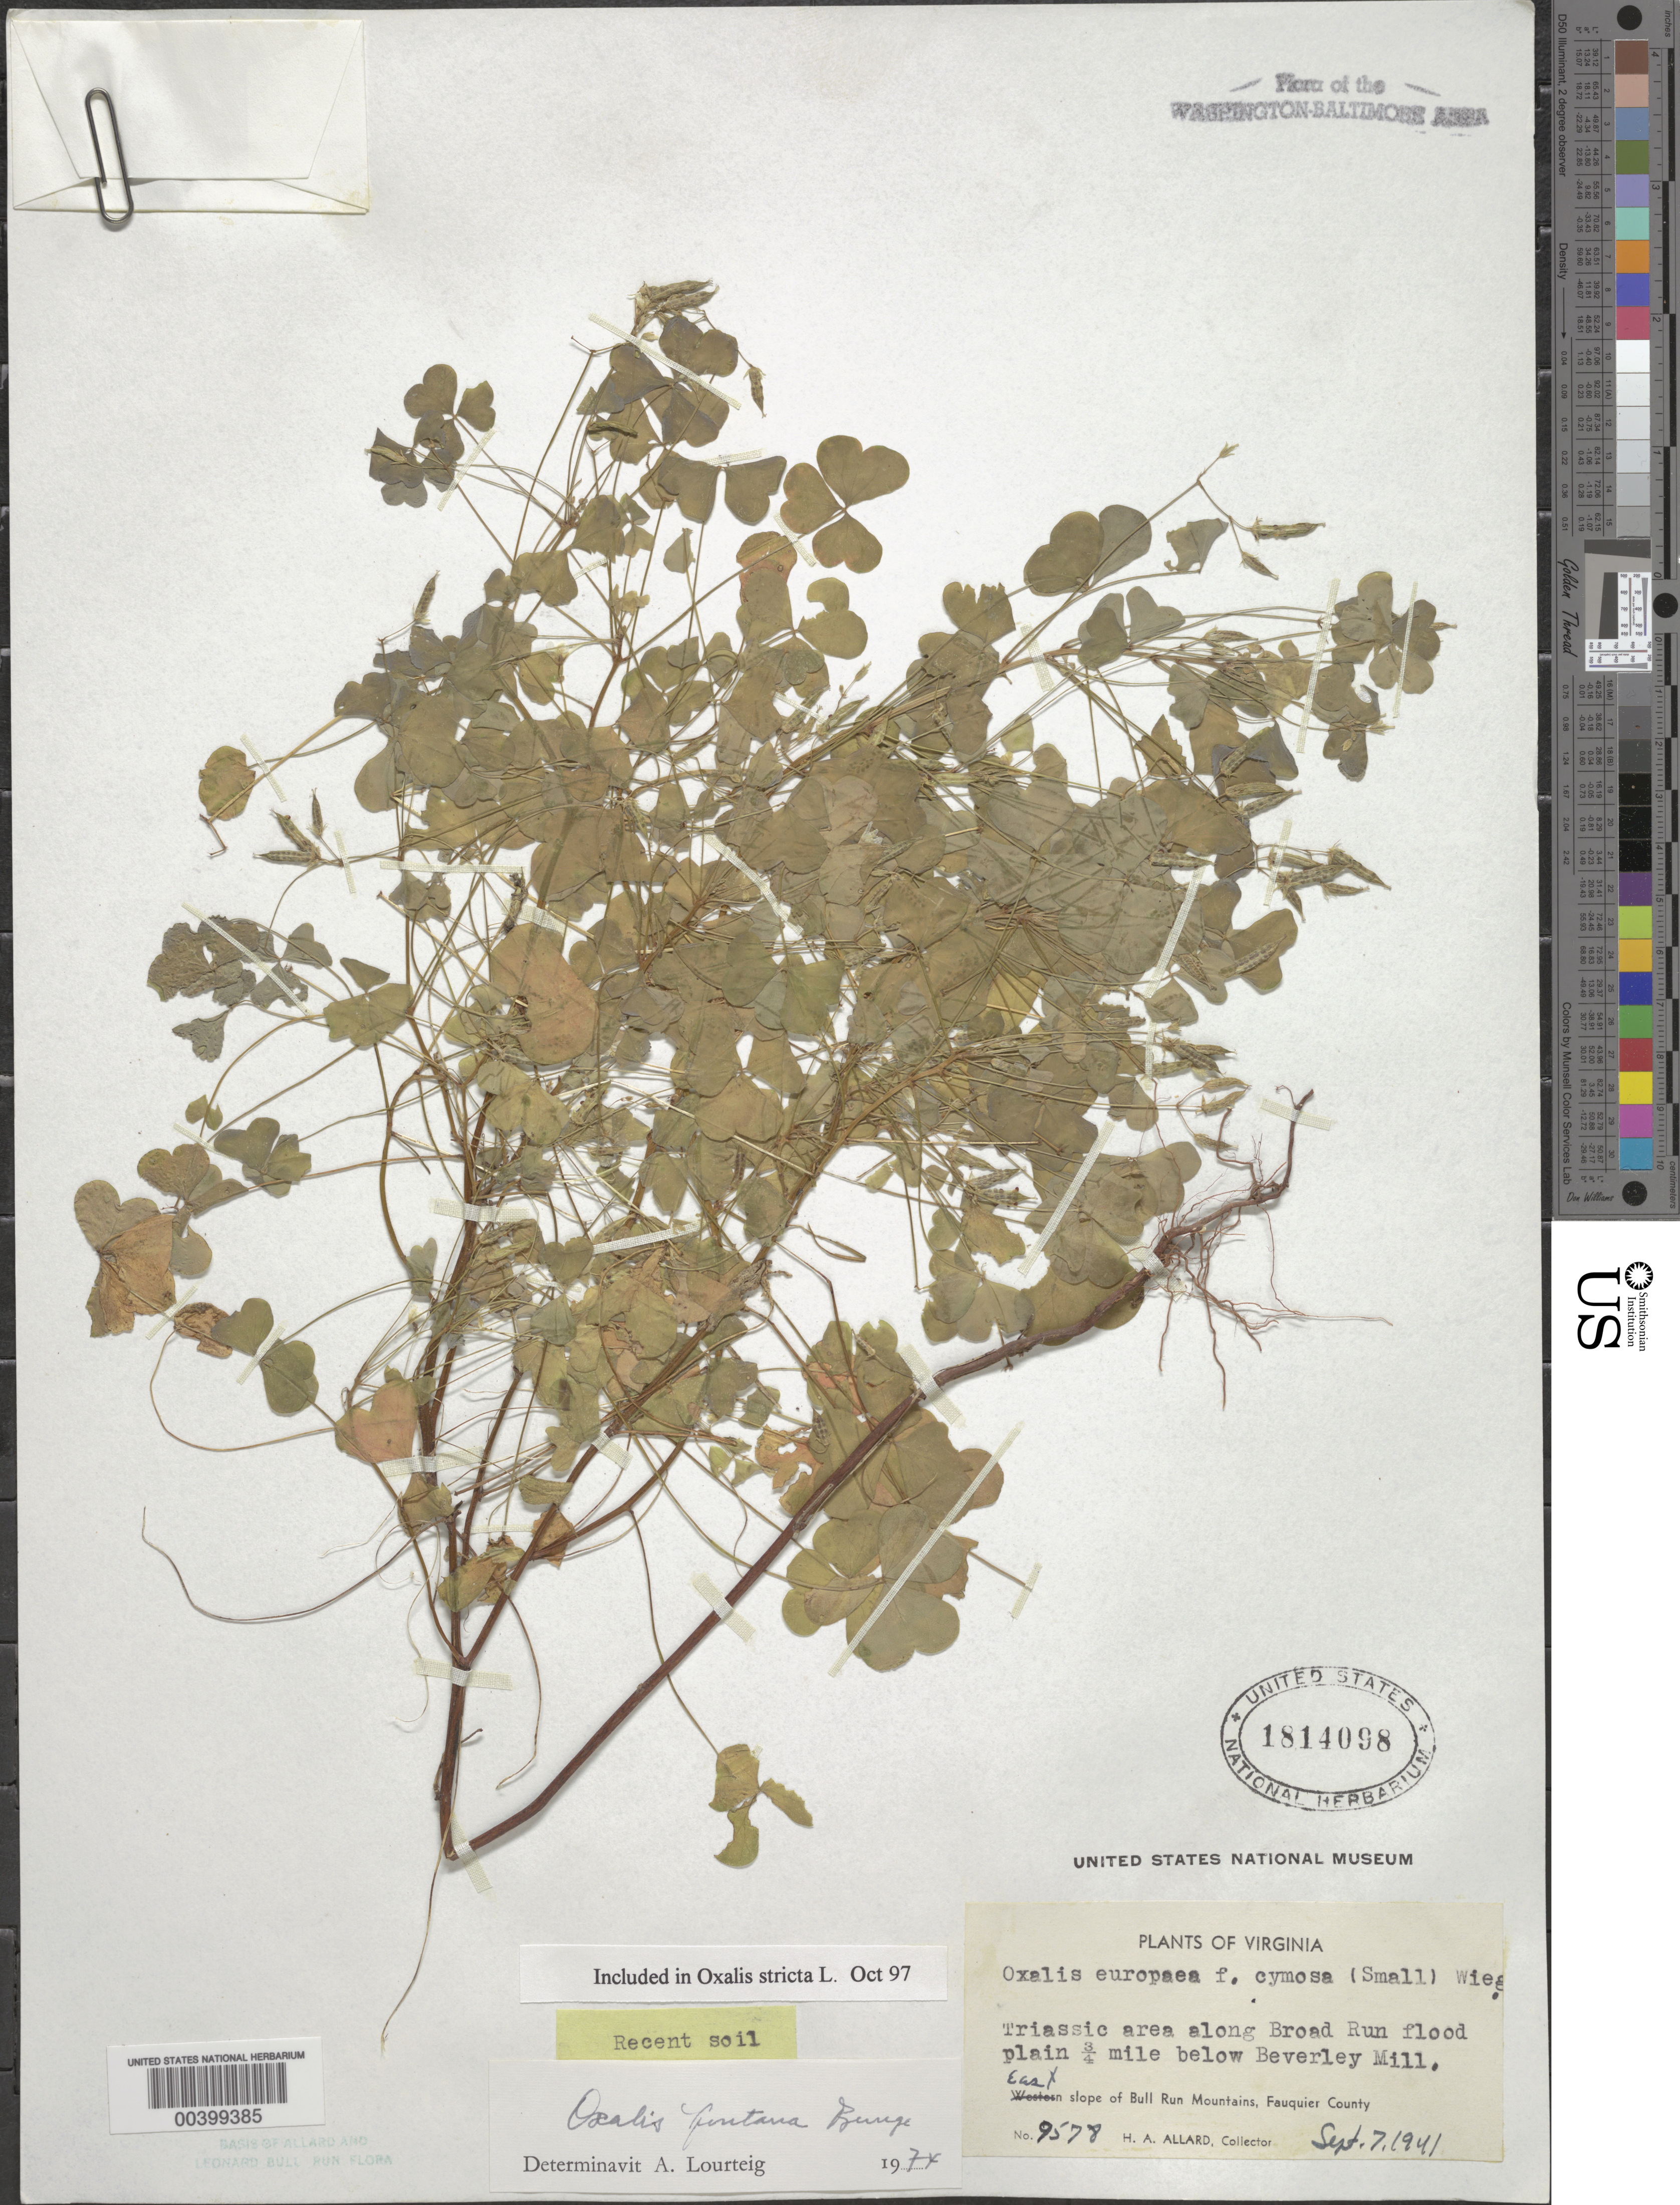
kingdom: Plantae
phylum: Tracheophyta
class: Magnoliopsida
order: Oxalidales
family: Oxalidaceae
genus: Oxalis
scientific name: Oxalis stricta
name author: L.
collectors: H. A. Allard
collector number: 9578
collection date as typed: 07 Sep 1941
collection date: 1941-09-07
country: United States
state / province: Virginia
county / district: Fauquier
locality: Broad Run, below Beverley Mill Bull Run Mts.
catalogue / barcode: US 1814098